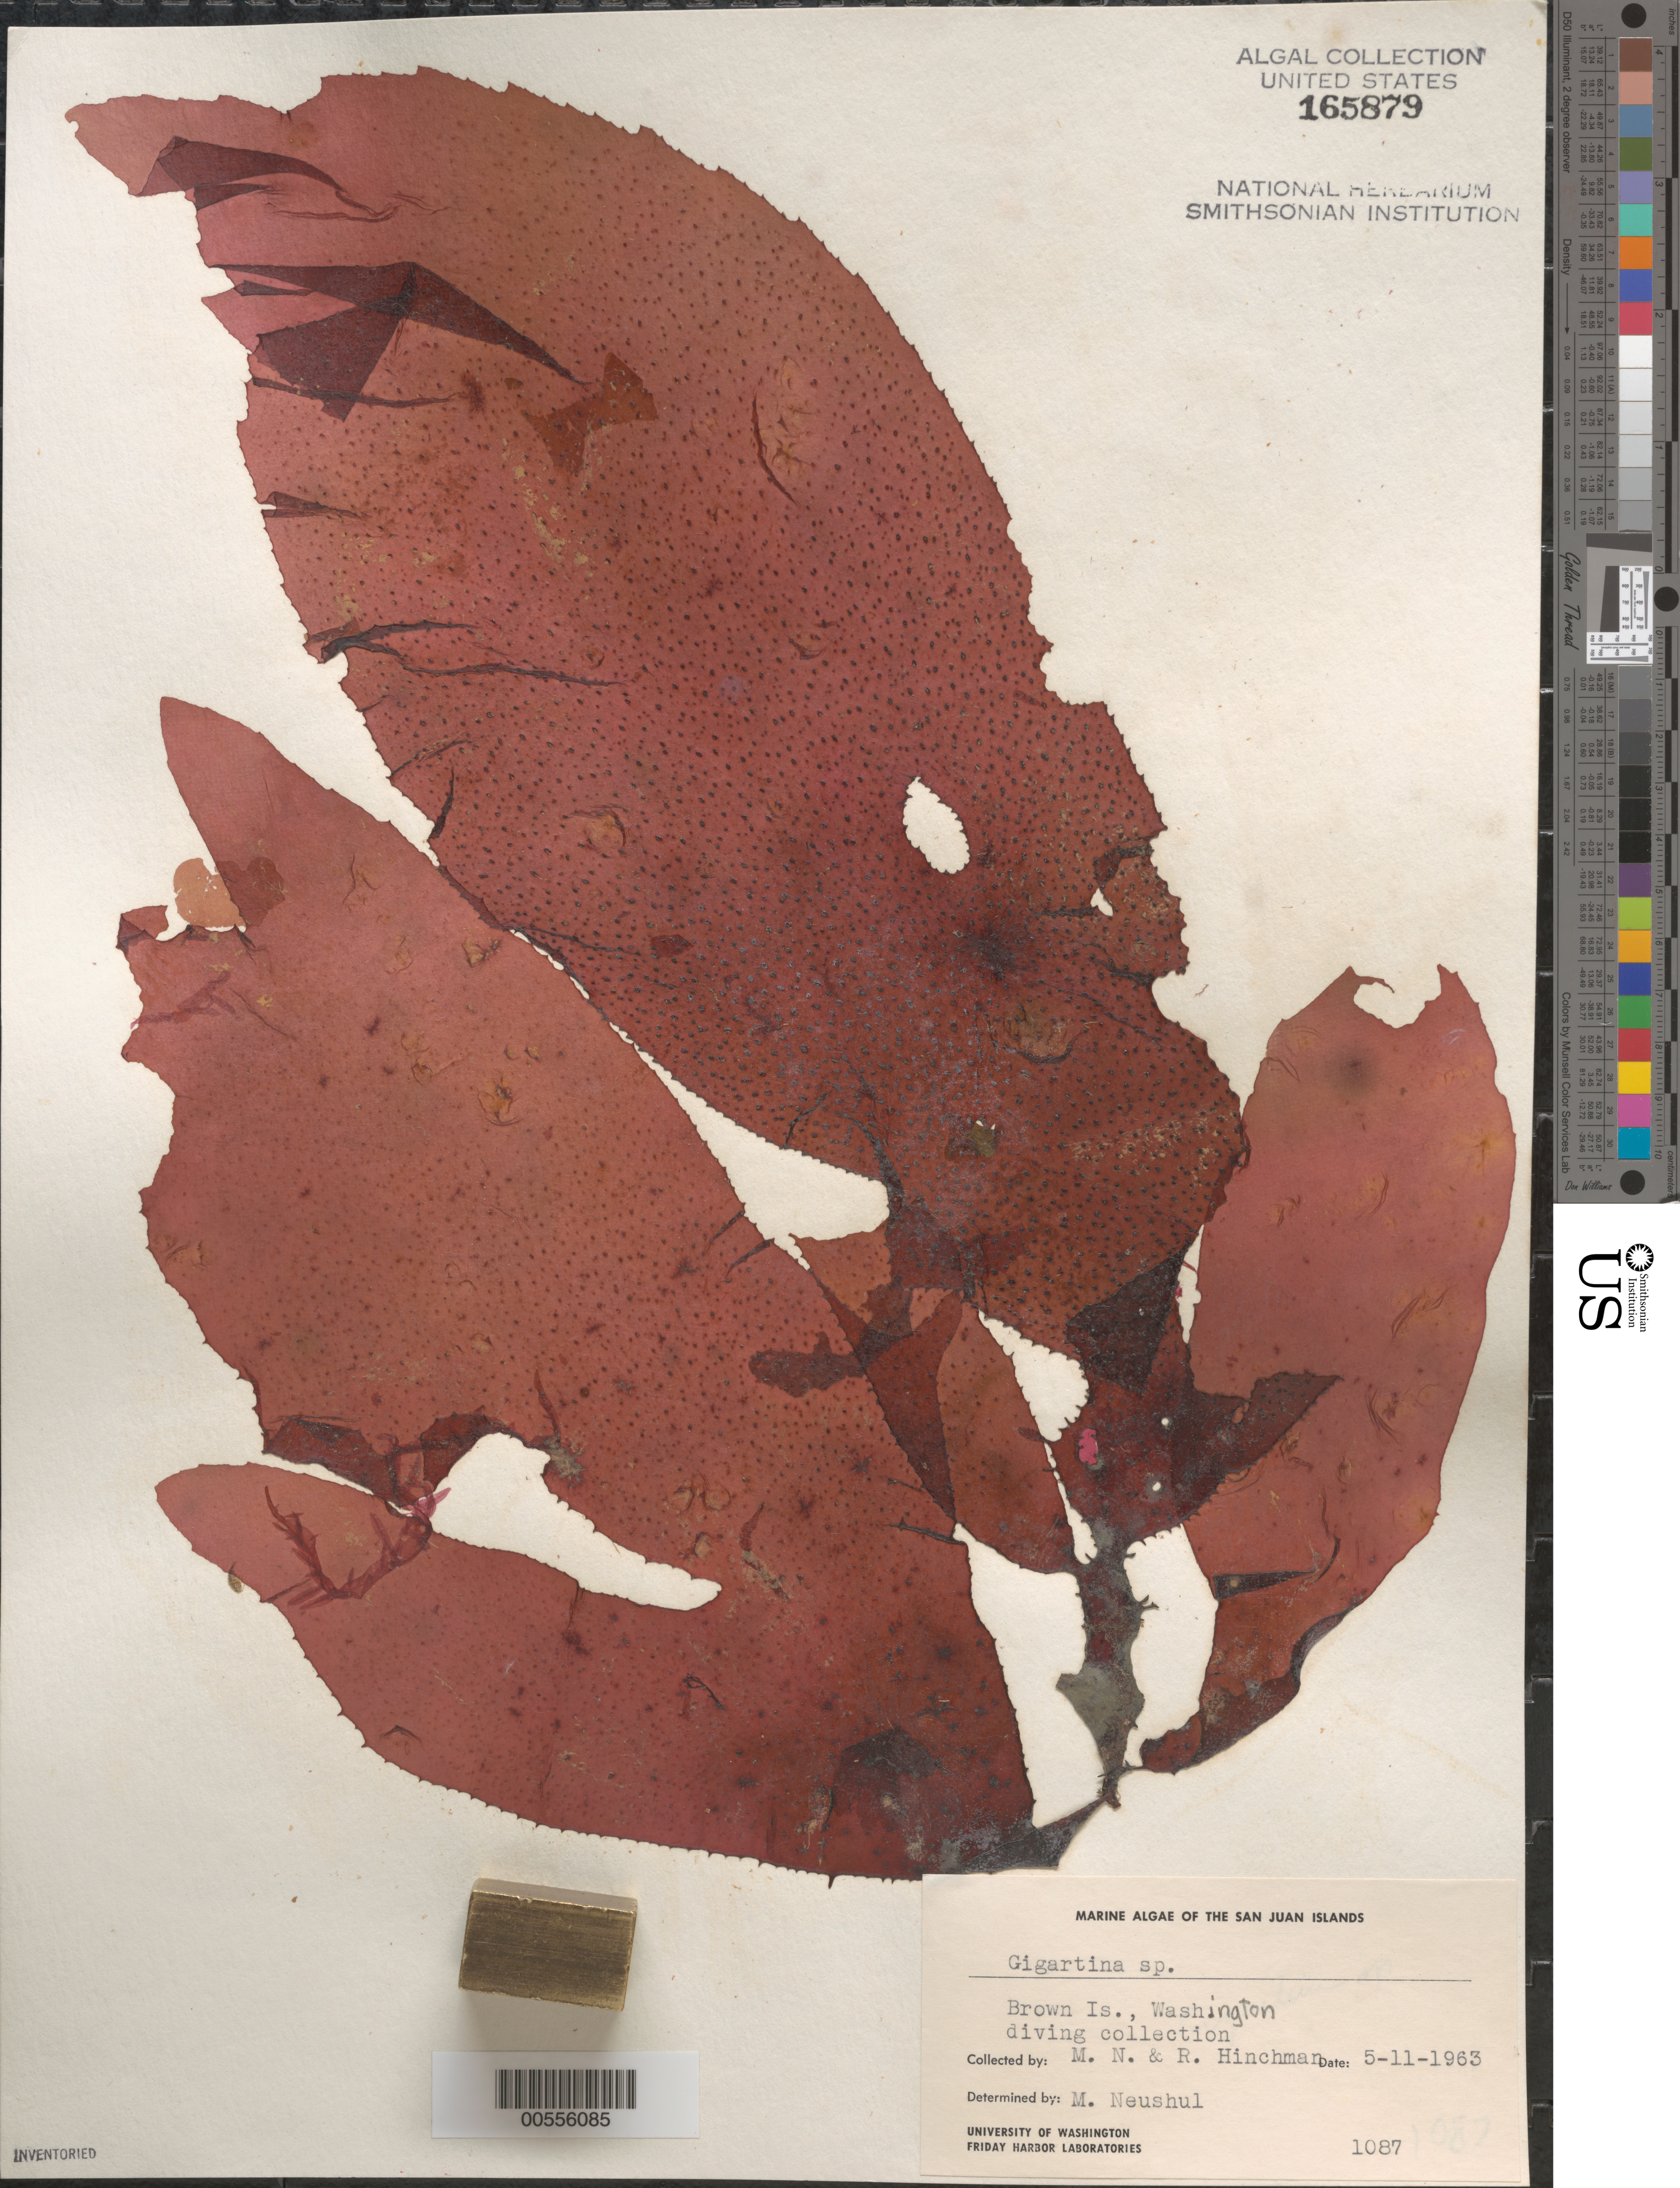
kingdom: Plantae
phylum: Rhodophyta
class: Florideophyceae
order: Gigartinales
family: Gigartinaceae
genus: Gigartina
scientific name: Gigartina sp.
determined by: Neushul, M.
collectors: M. Neushul & R. Hinchman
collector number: Neushul 1087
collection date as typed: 11 May 1963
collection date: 1963-05-11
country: United States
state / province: Washington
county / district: San Juan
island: Brown Island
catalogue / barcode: US 165879